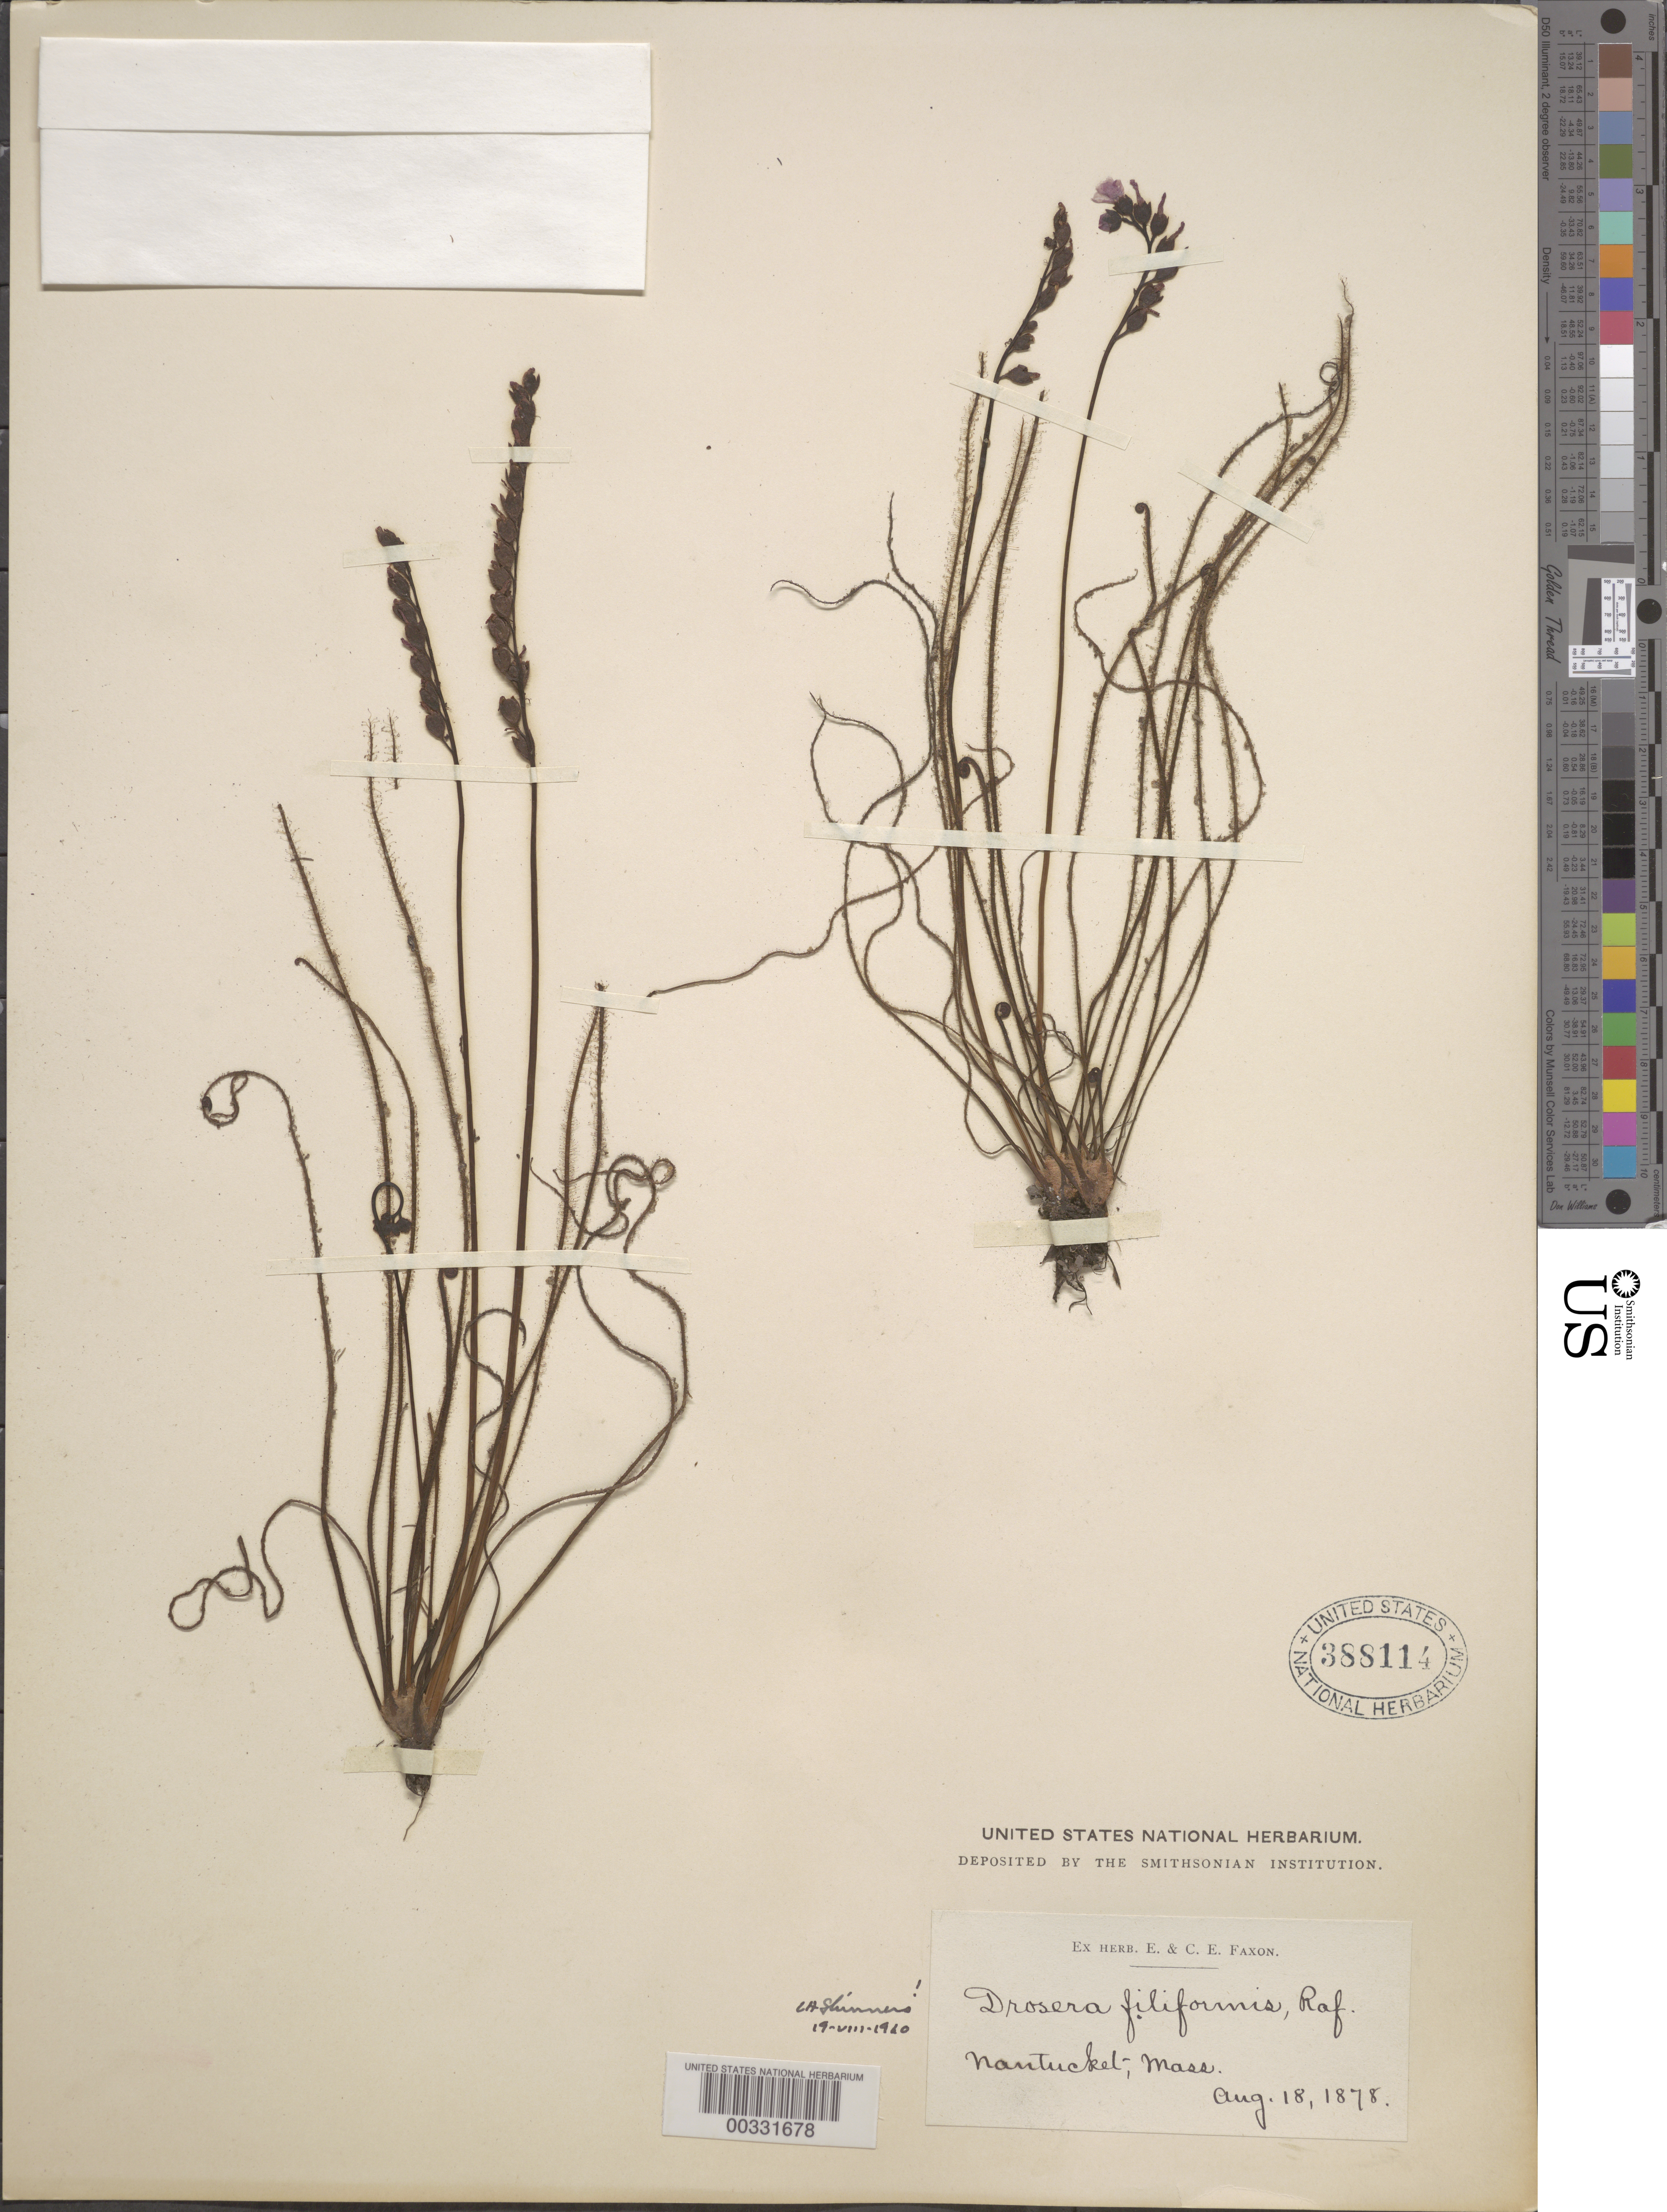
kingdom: Plantae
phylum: Tracheophyta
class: Magnoliopsida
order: Caryophyllales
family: Droseraceae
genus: Drosera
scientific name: Drosera filiformis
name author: Raf.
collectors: E. Faxon & C. Faxon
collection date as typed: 18 Aug 1878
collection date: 1878-08-18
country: United States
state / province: Massachusetts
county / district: Nantucket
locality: Nantucket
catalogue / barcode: US 388114